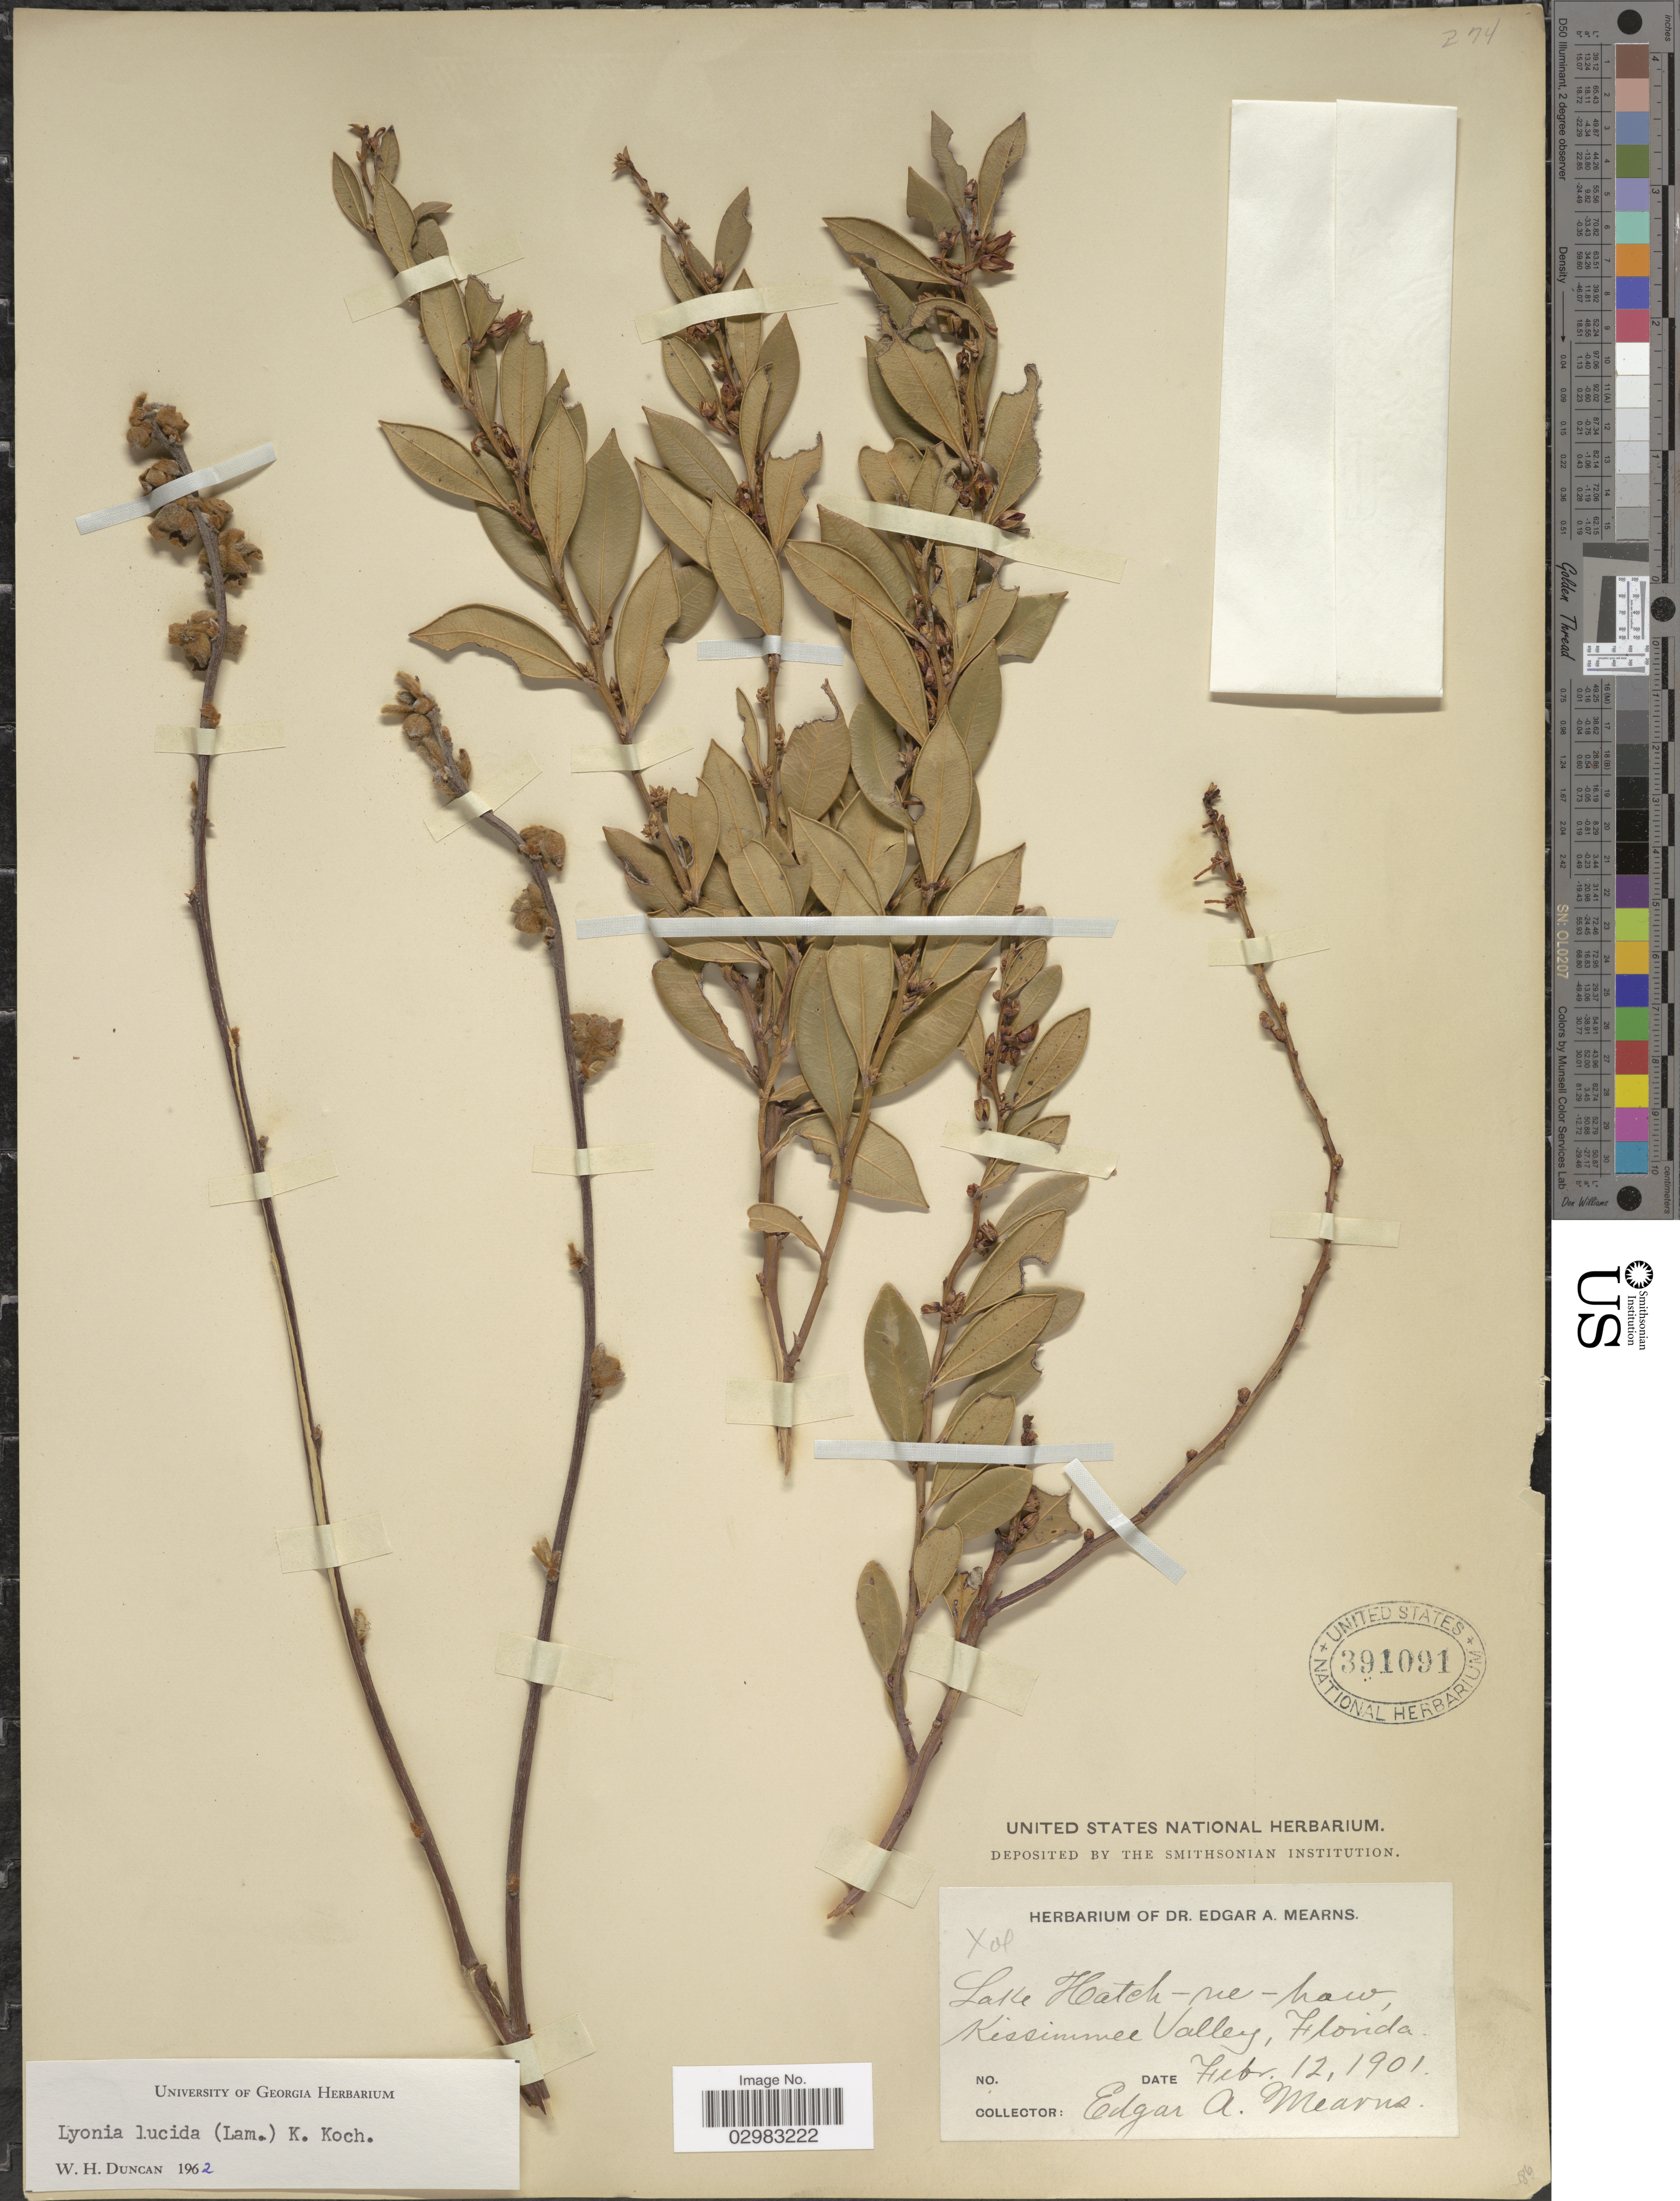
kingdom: Plantae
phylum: Tracheophyta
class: Magnoliopsida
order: Ericales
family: Ericaceae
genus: Lyonia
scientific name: Lyonia lucida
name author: K. Koch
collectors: E. A. Mearns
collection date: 1901-02-12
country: United States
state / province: Florida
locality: Kissimmee Valley.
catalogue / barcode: US 391091